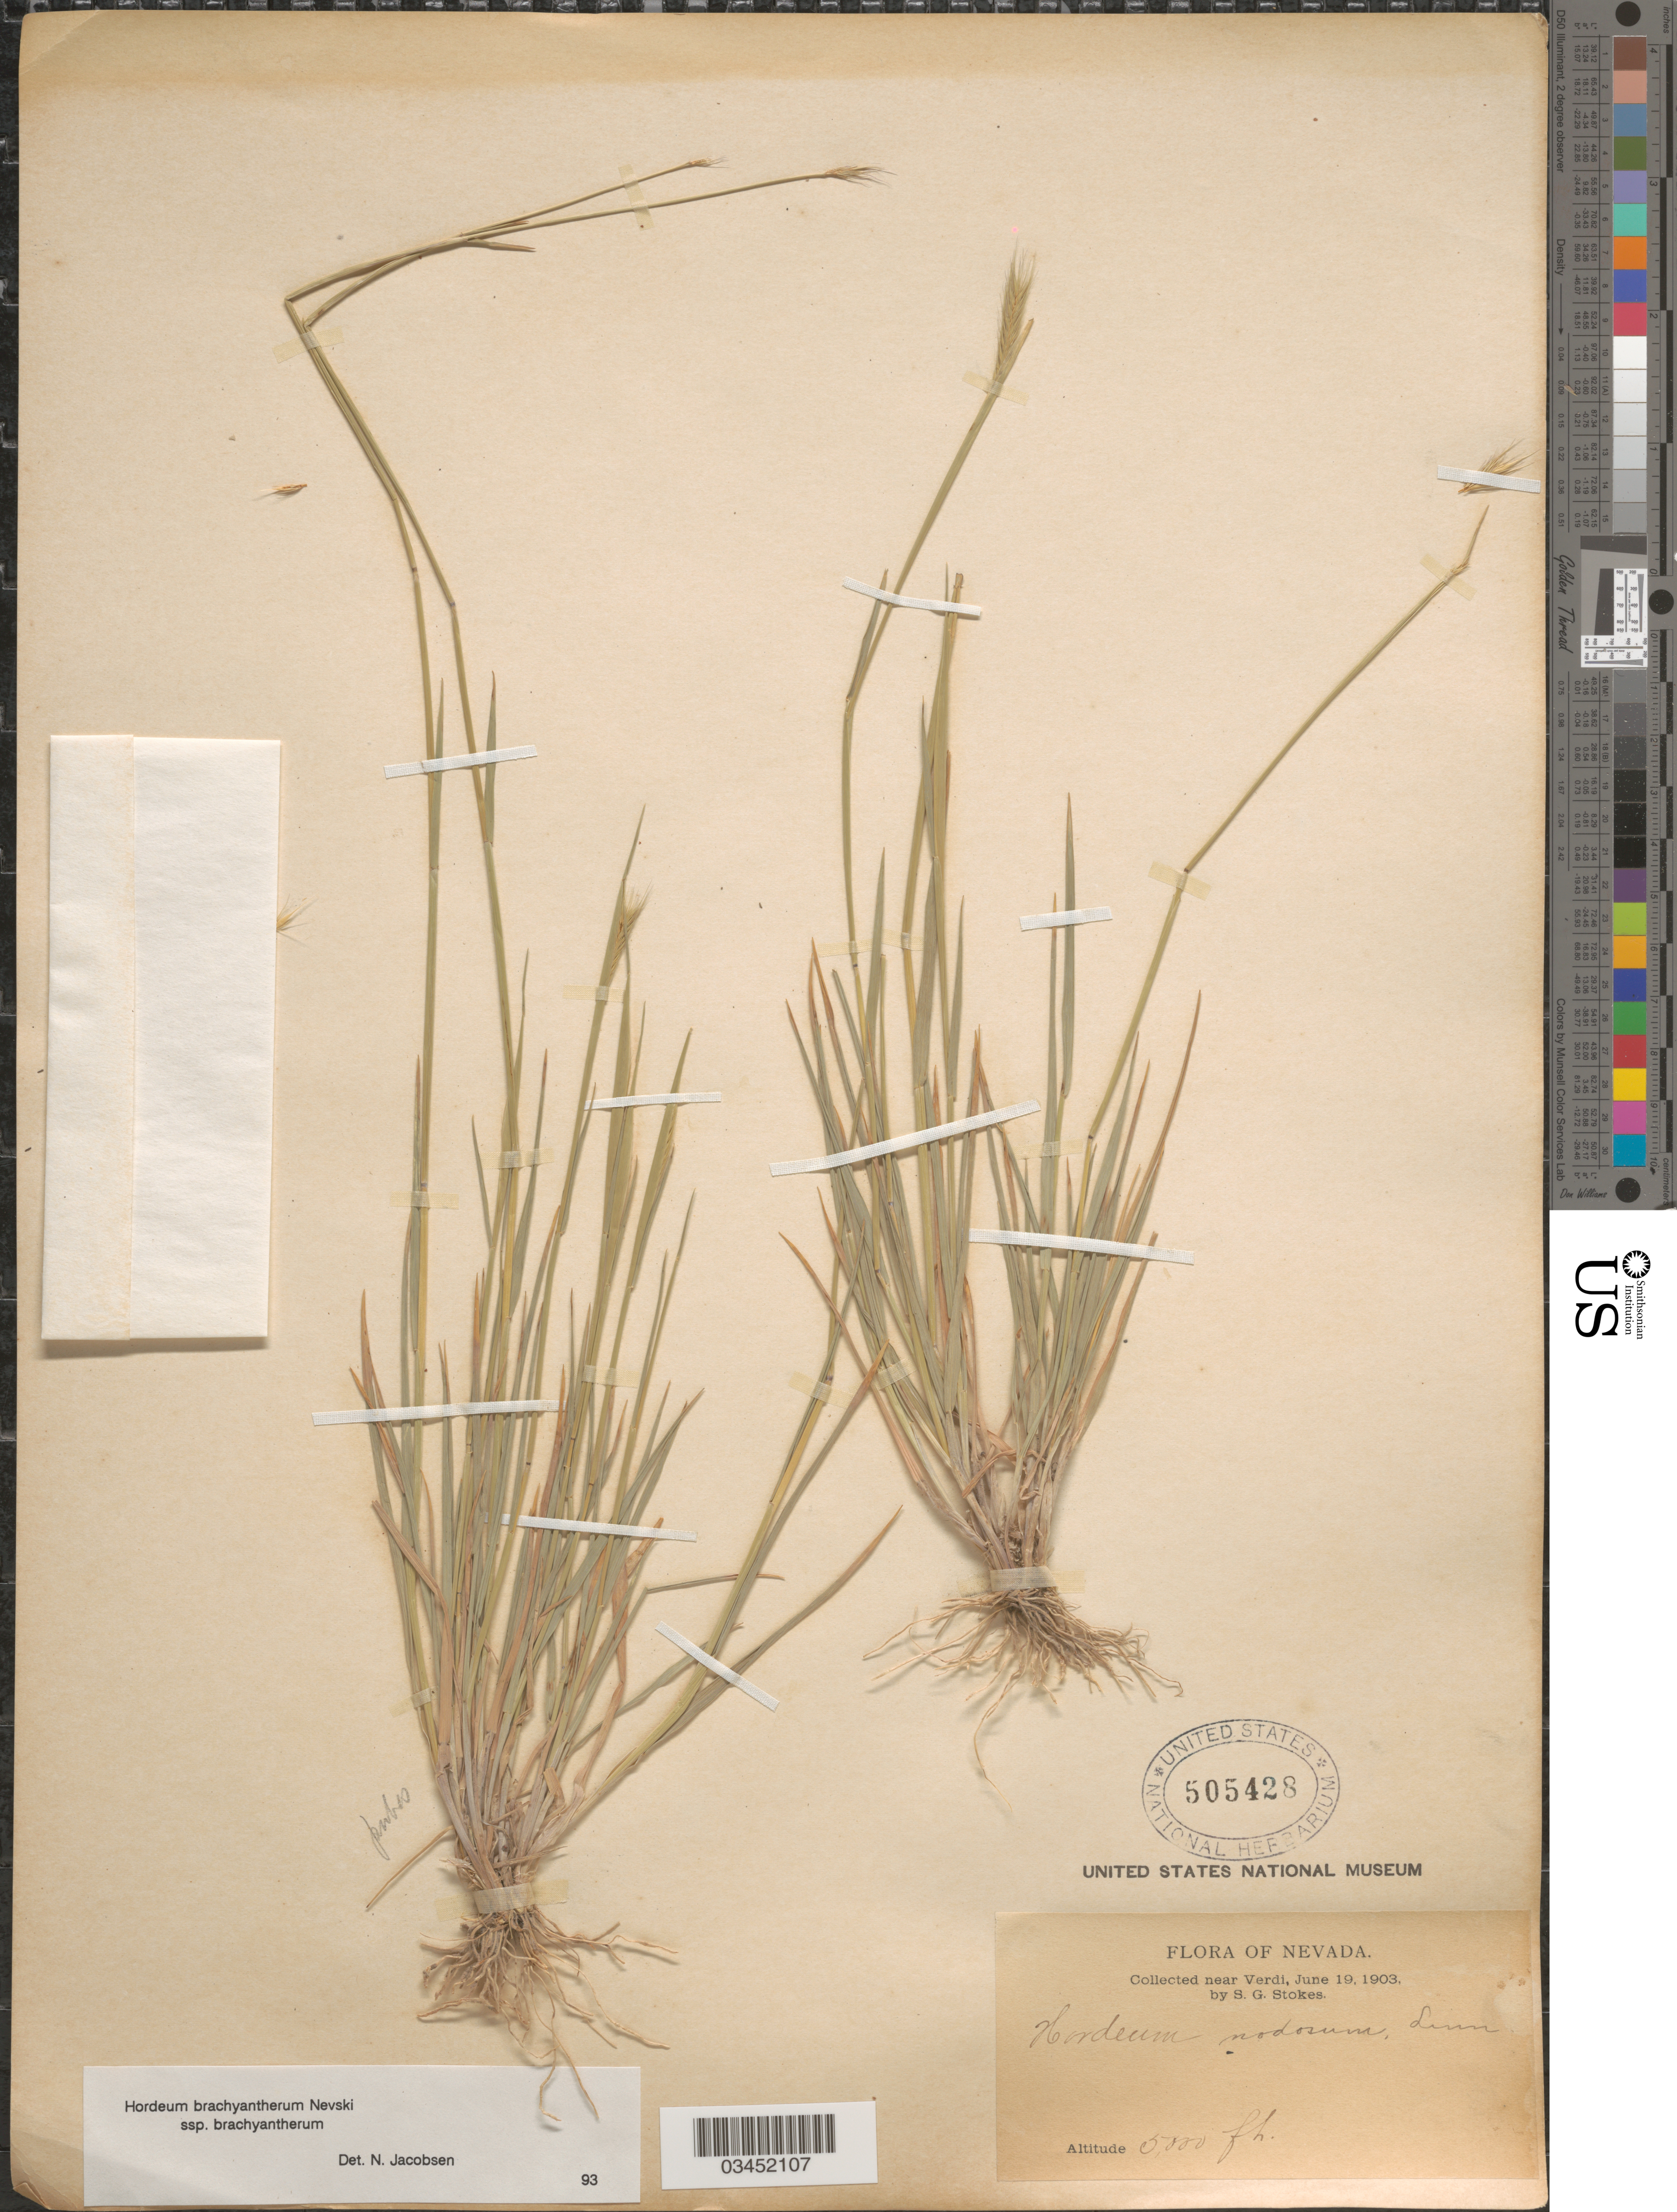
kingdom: Plantae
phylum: Tracheophyta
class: Liliopsida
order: Poales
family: Poaceae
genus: Hordeum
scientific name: Hordeum brachyantherum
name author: Nevski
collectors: S. G. Stokes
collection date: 1903-06-19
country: United States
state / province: Nevada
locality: Near Verdi.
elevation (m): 1524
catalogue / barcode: US 505428